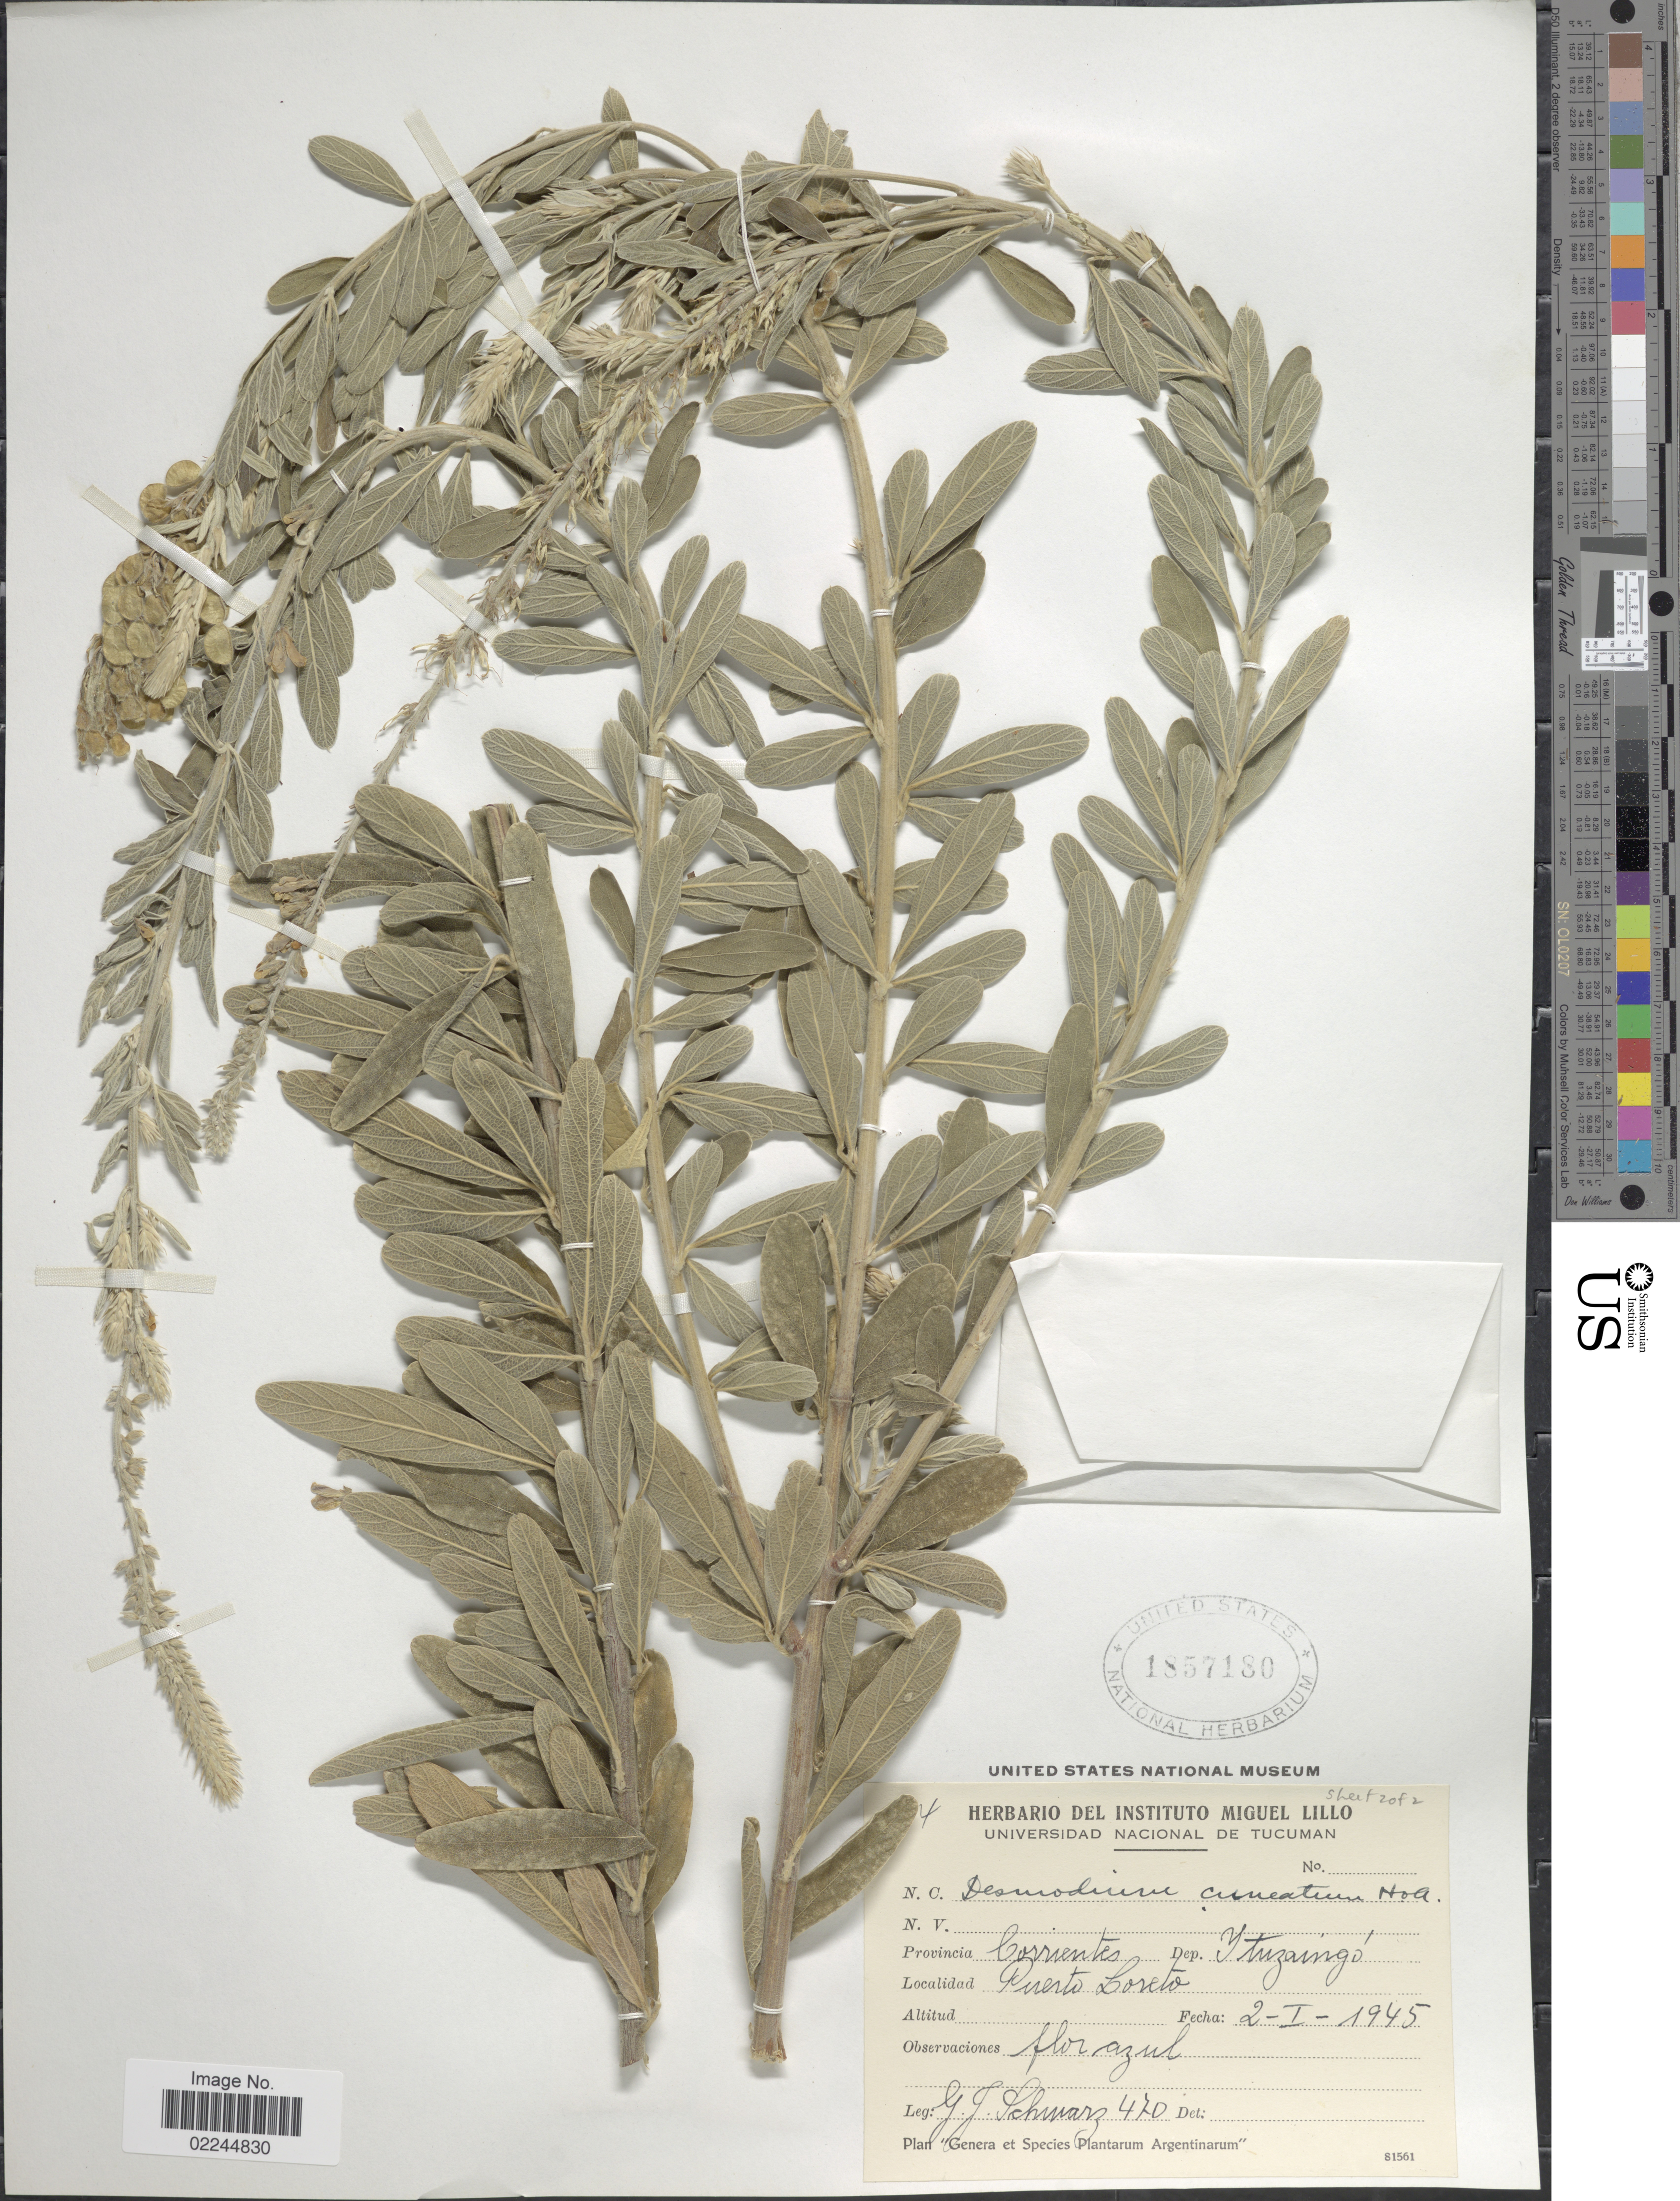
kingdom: Plantae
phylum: Tracheophyta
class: Magnoliopsida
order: Fabales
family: Fabaceae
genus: Desmodium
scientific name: Desmodium cuneatum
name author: Hook. & Arn.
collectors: G. J. Schwarz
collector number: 470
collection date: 1945-01-02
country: Argentina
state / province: Corrientes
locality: Dep. Ituzaingo, Puerto Loreto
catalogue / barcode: US 1857180